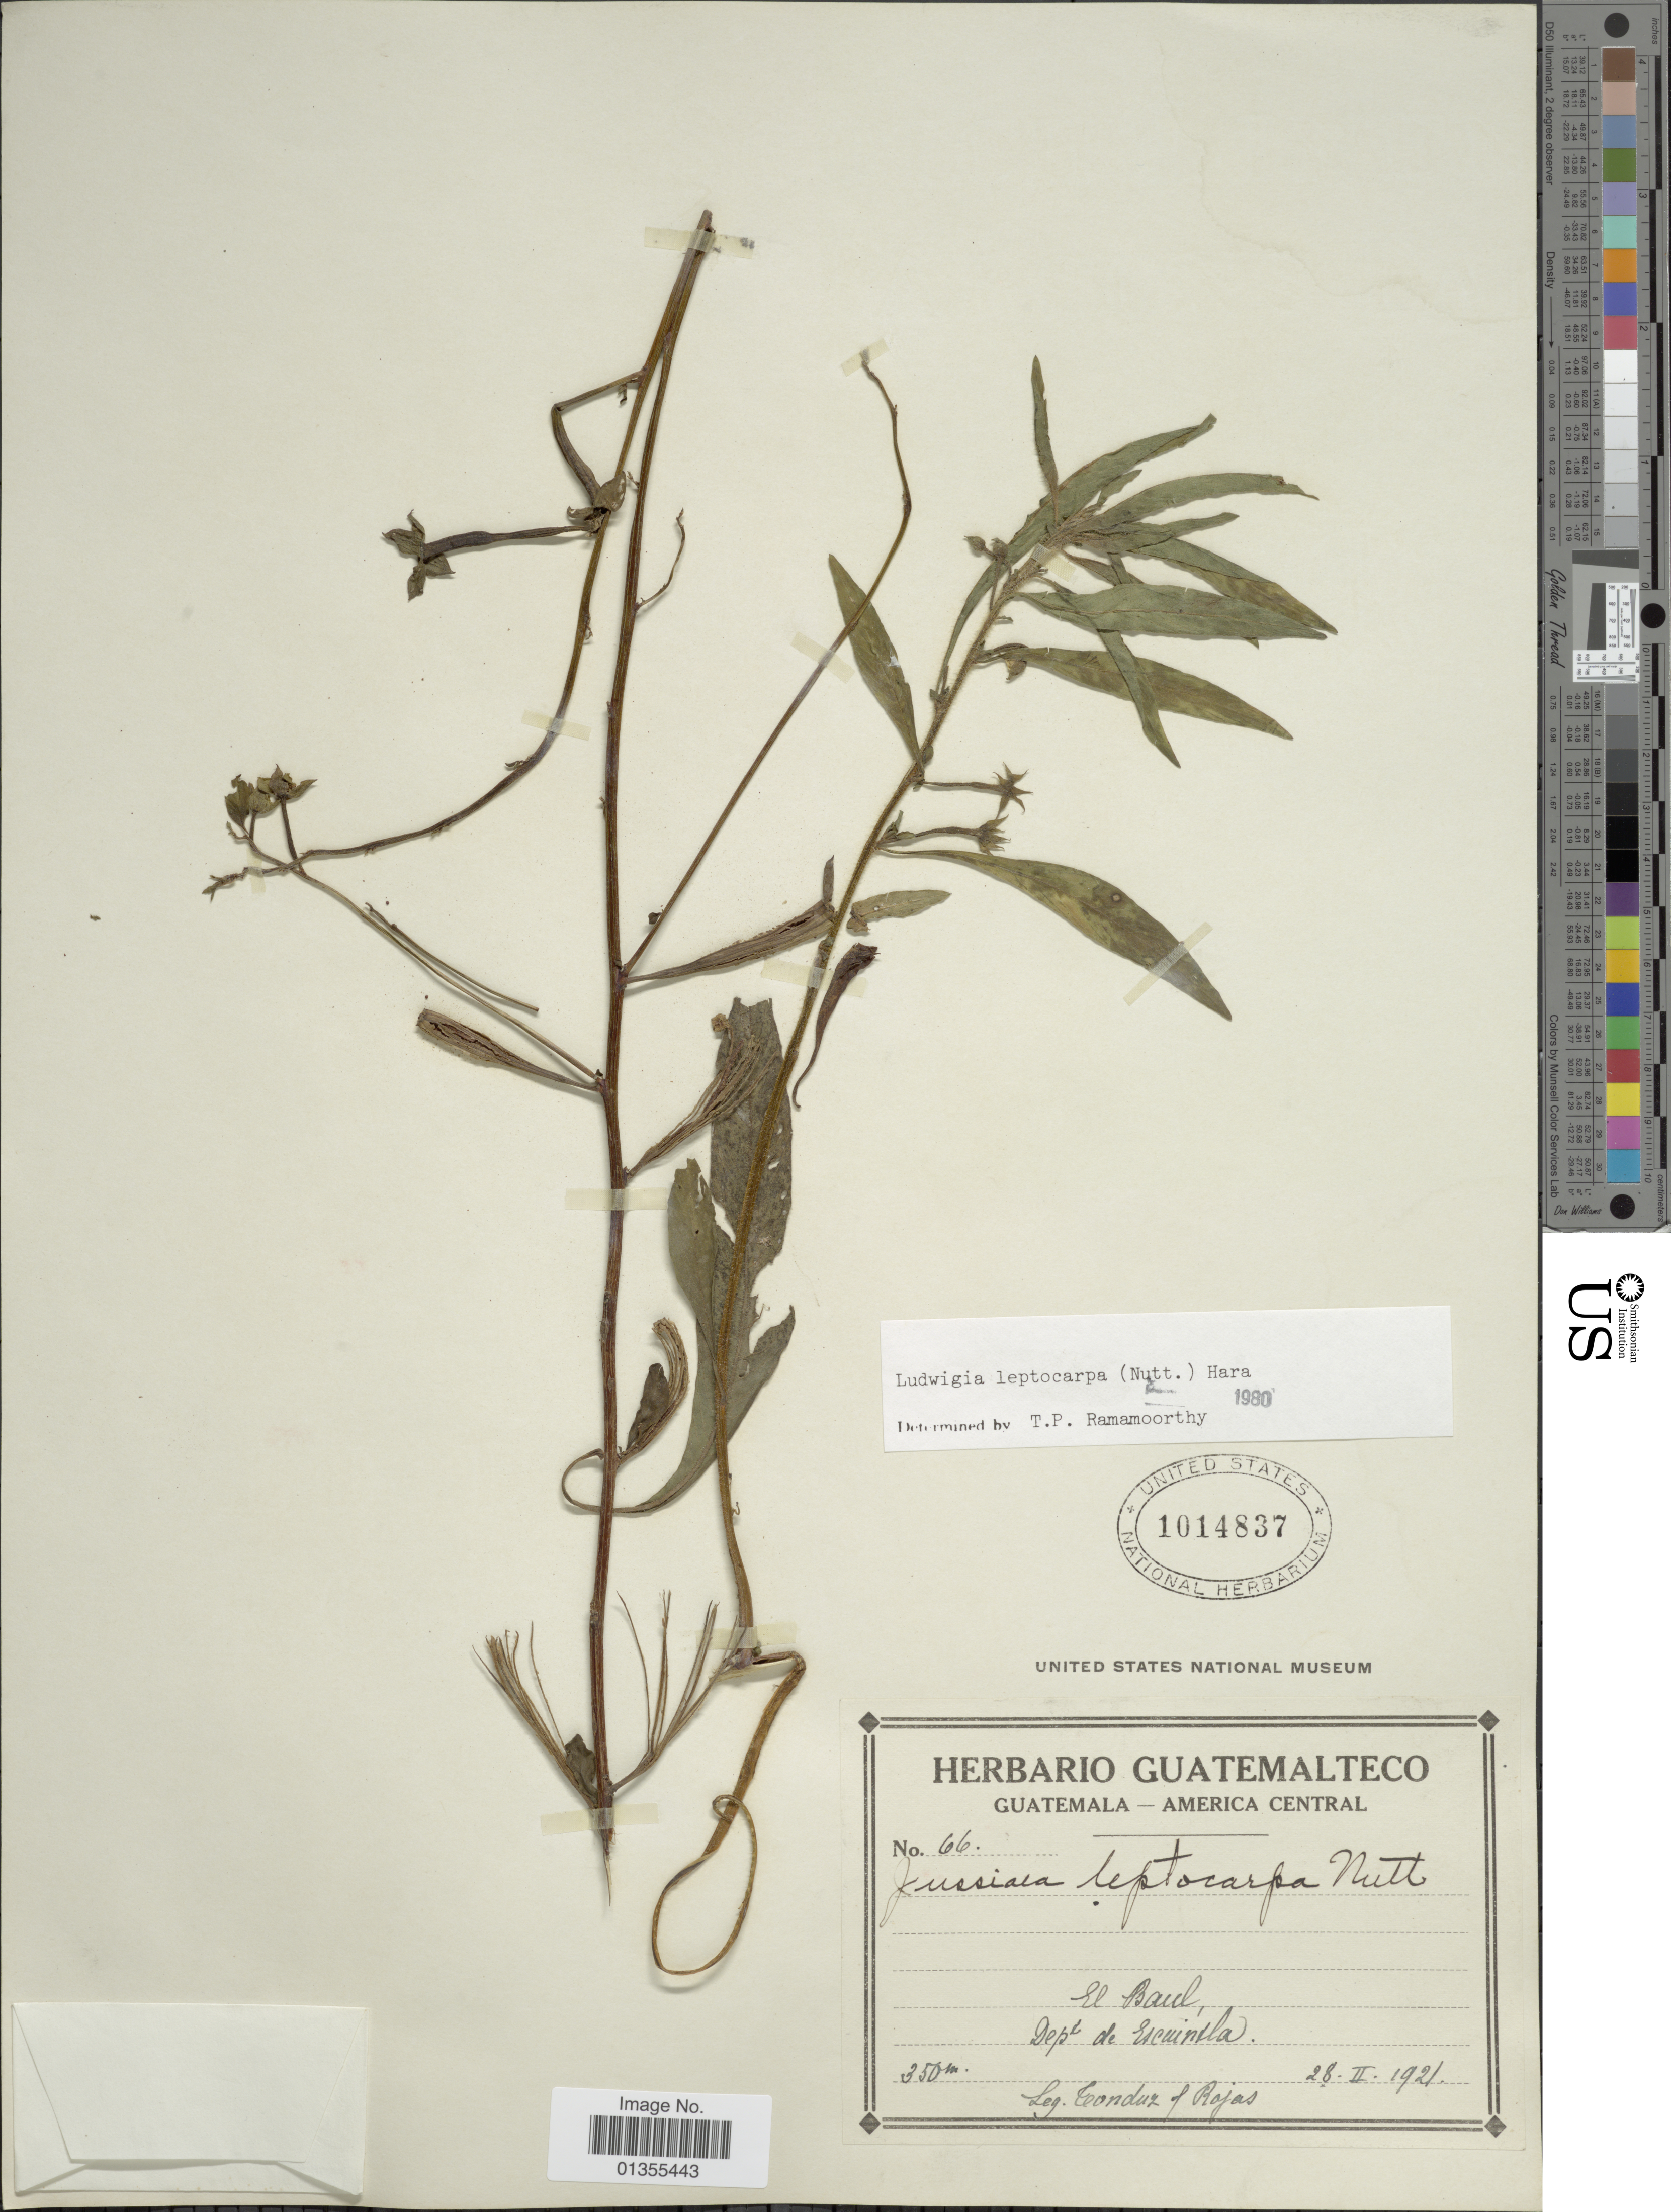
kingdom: Plantae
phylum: Tracheophyta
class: Magnoliopsida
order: Myrtales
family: Onagraceae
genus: Ludwigia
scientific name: Ludwigia leptocarpa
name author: (Nutt.) H. Hara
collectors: C. Rojas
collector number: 66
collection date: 1921-02-28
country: Guatemala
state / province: Escuintla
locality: El Baul. Dpt. de Escuintla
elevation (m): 350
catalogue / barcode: US 1014837